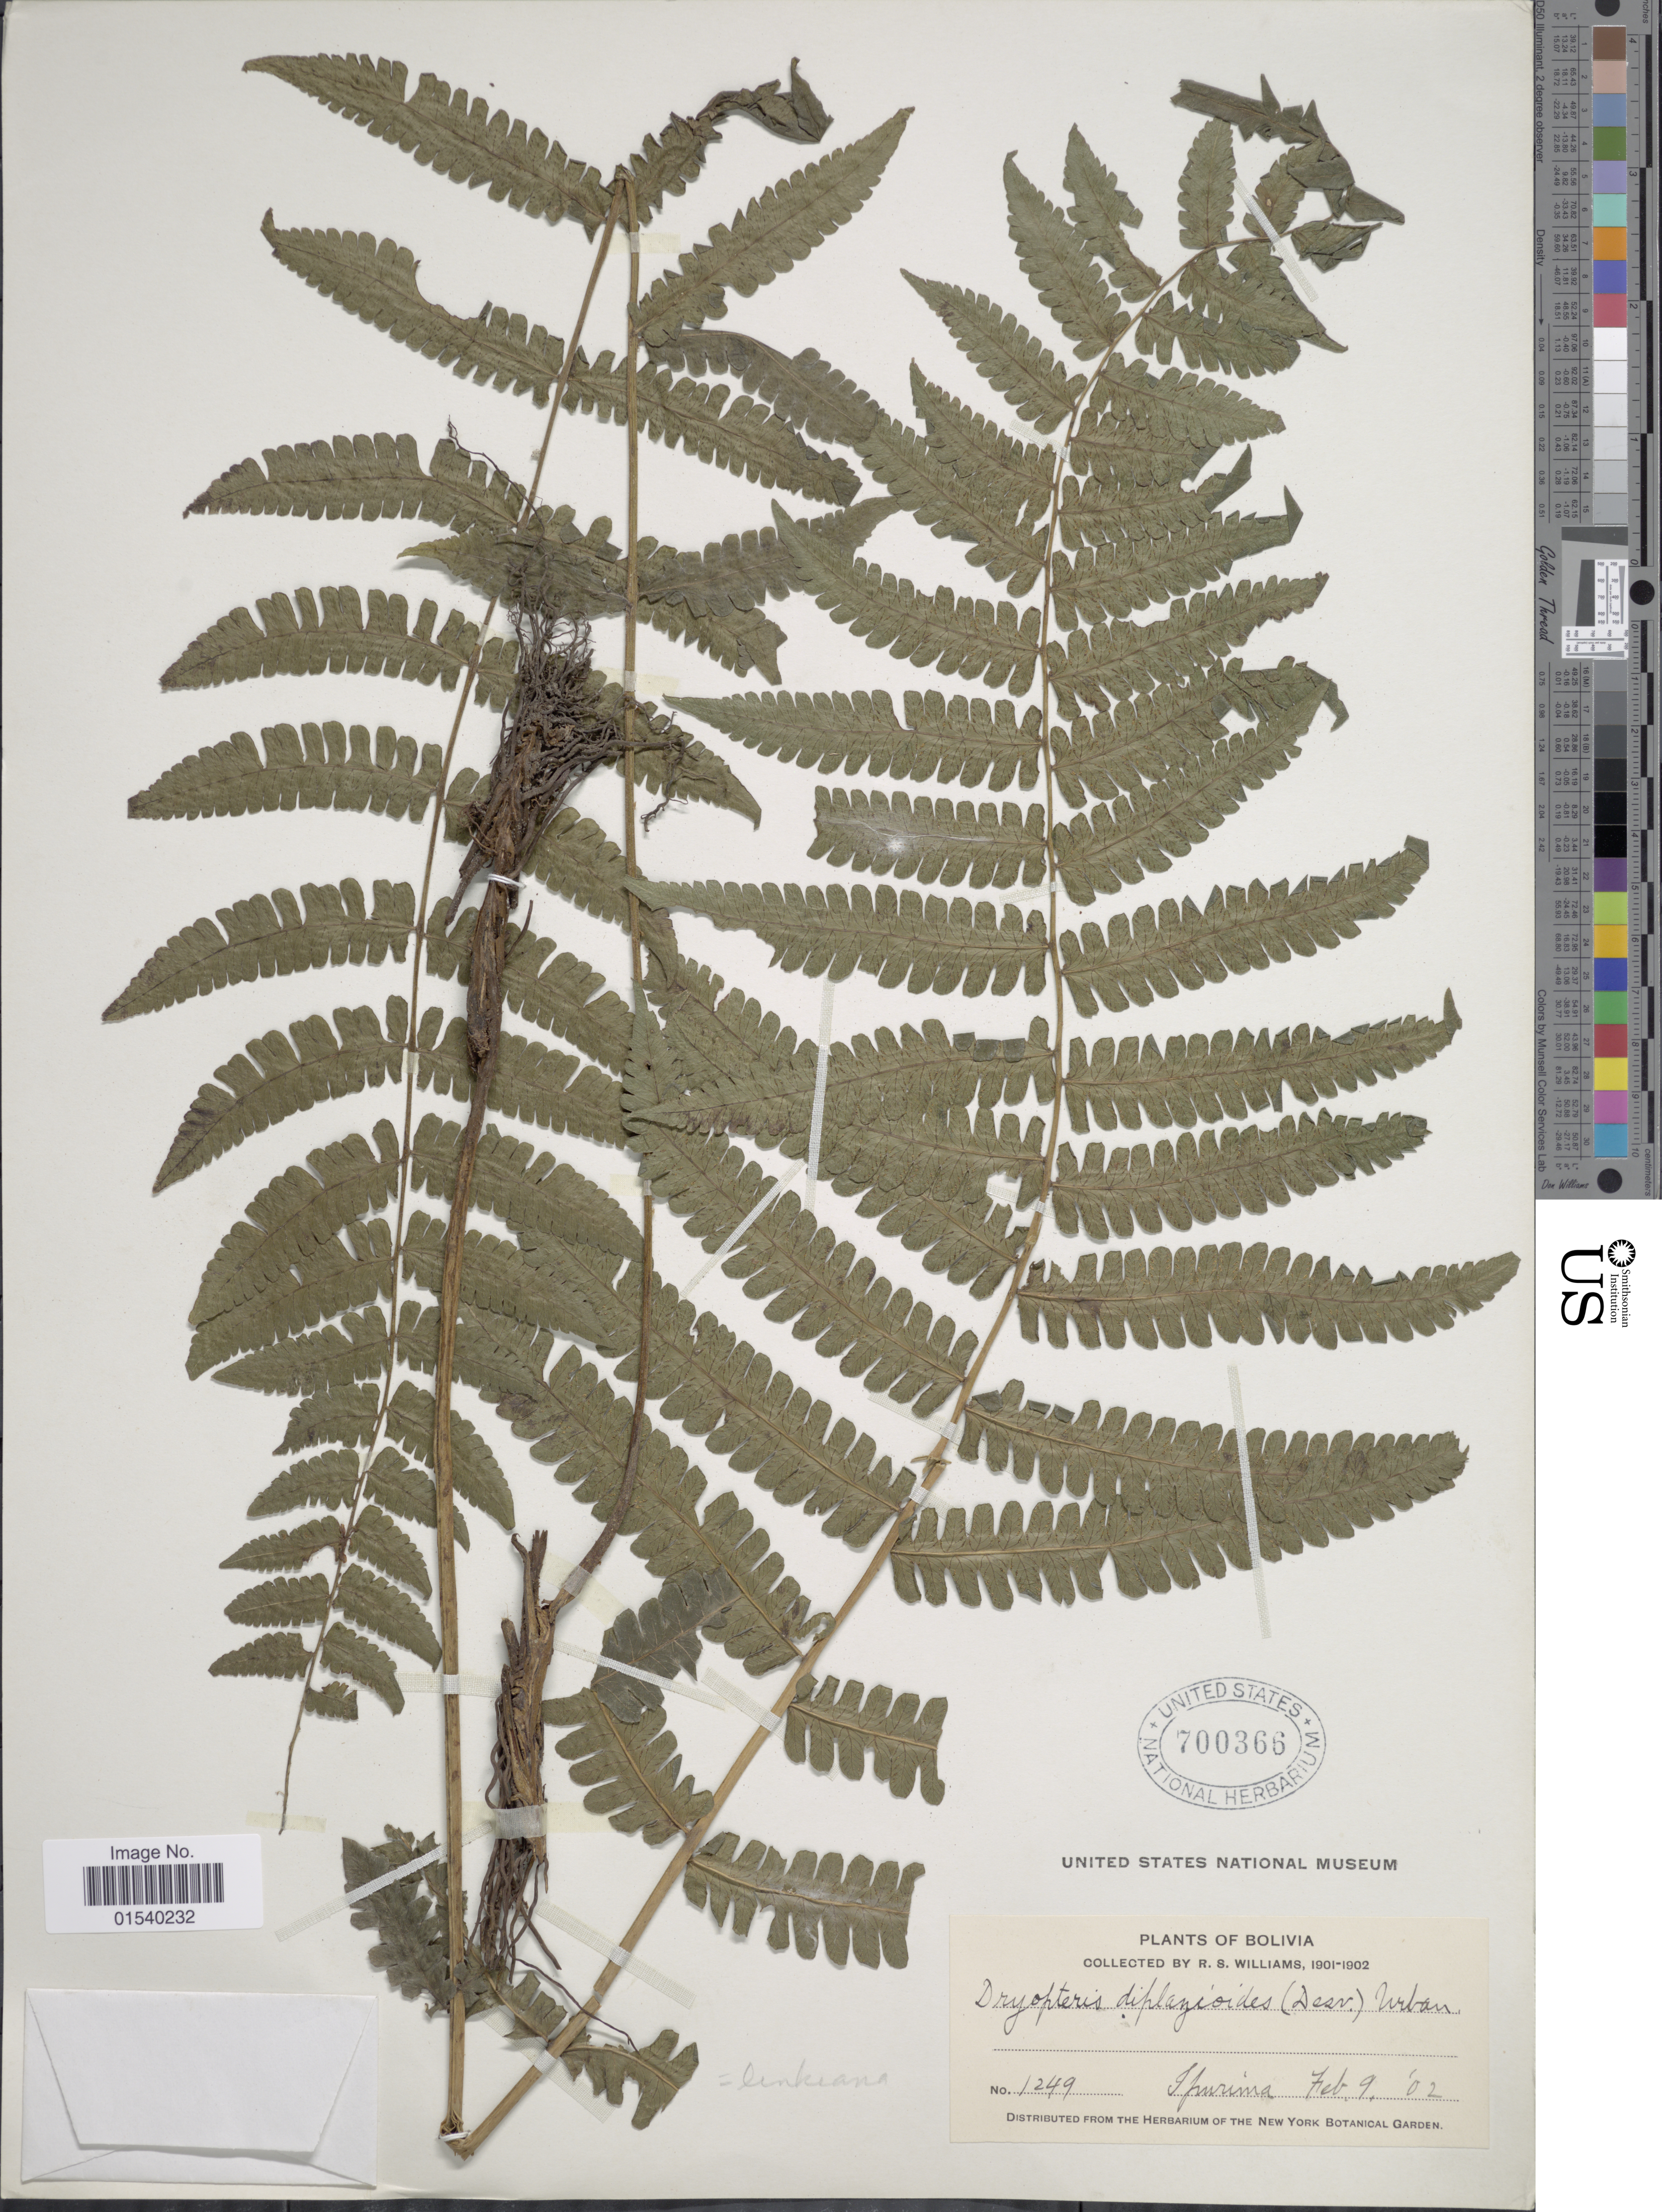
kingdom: Plantae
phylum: Tracheophyta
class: Polypodiopsida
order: Polypodiales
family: Thelypteridaceae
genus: Amauropelta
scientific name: Amauropelta linkiana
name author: (C. Presl) Pic. Serm.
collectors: R. S. Williams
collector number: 1249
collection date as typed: Feb 9, '02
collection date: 1902-02-09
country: Bolivia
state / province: La Paz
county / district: Franz Tamayo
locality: Ipurama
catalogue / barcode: US 700366